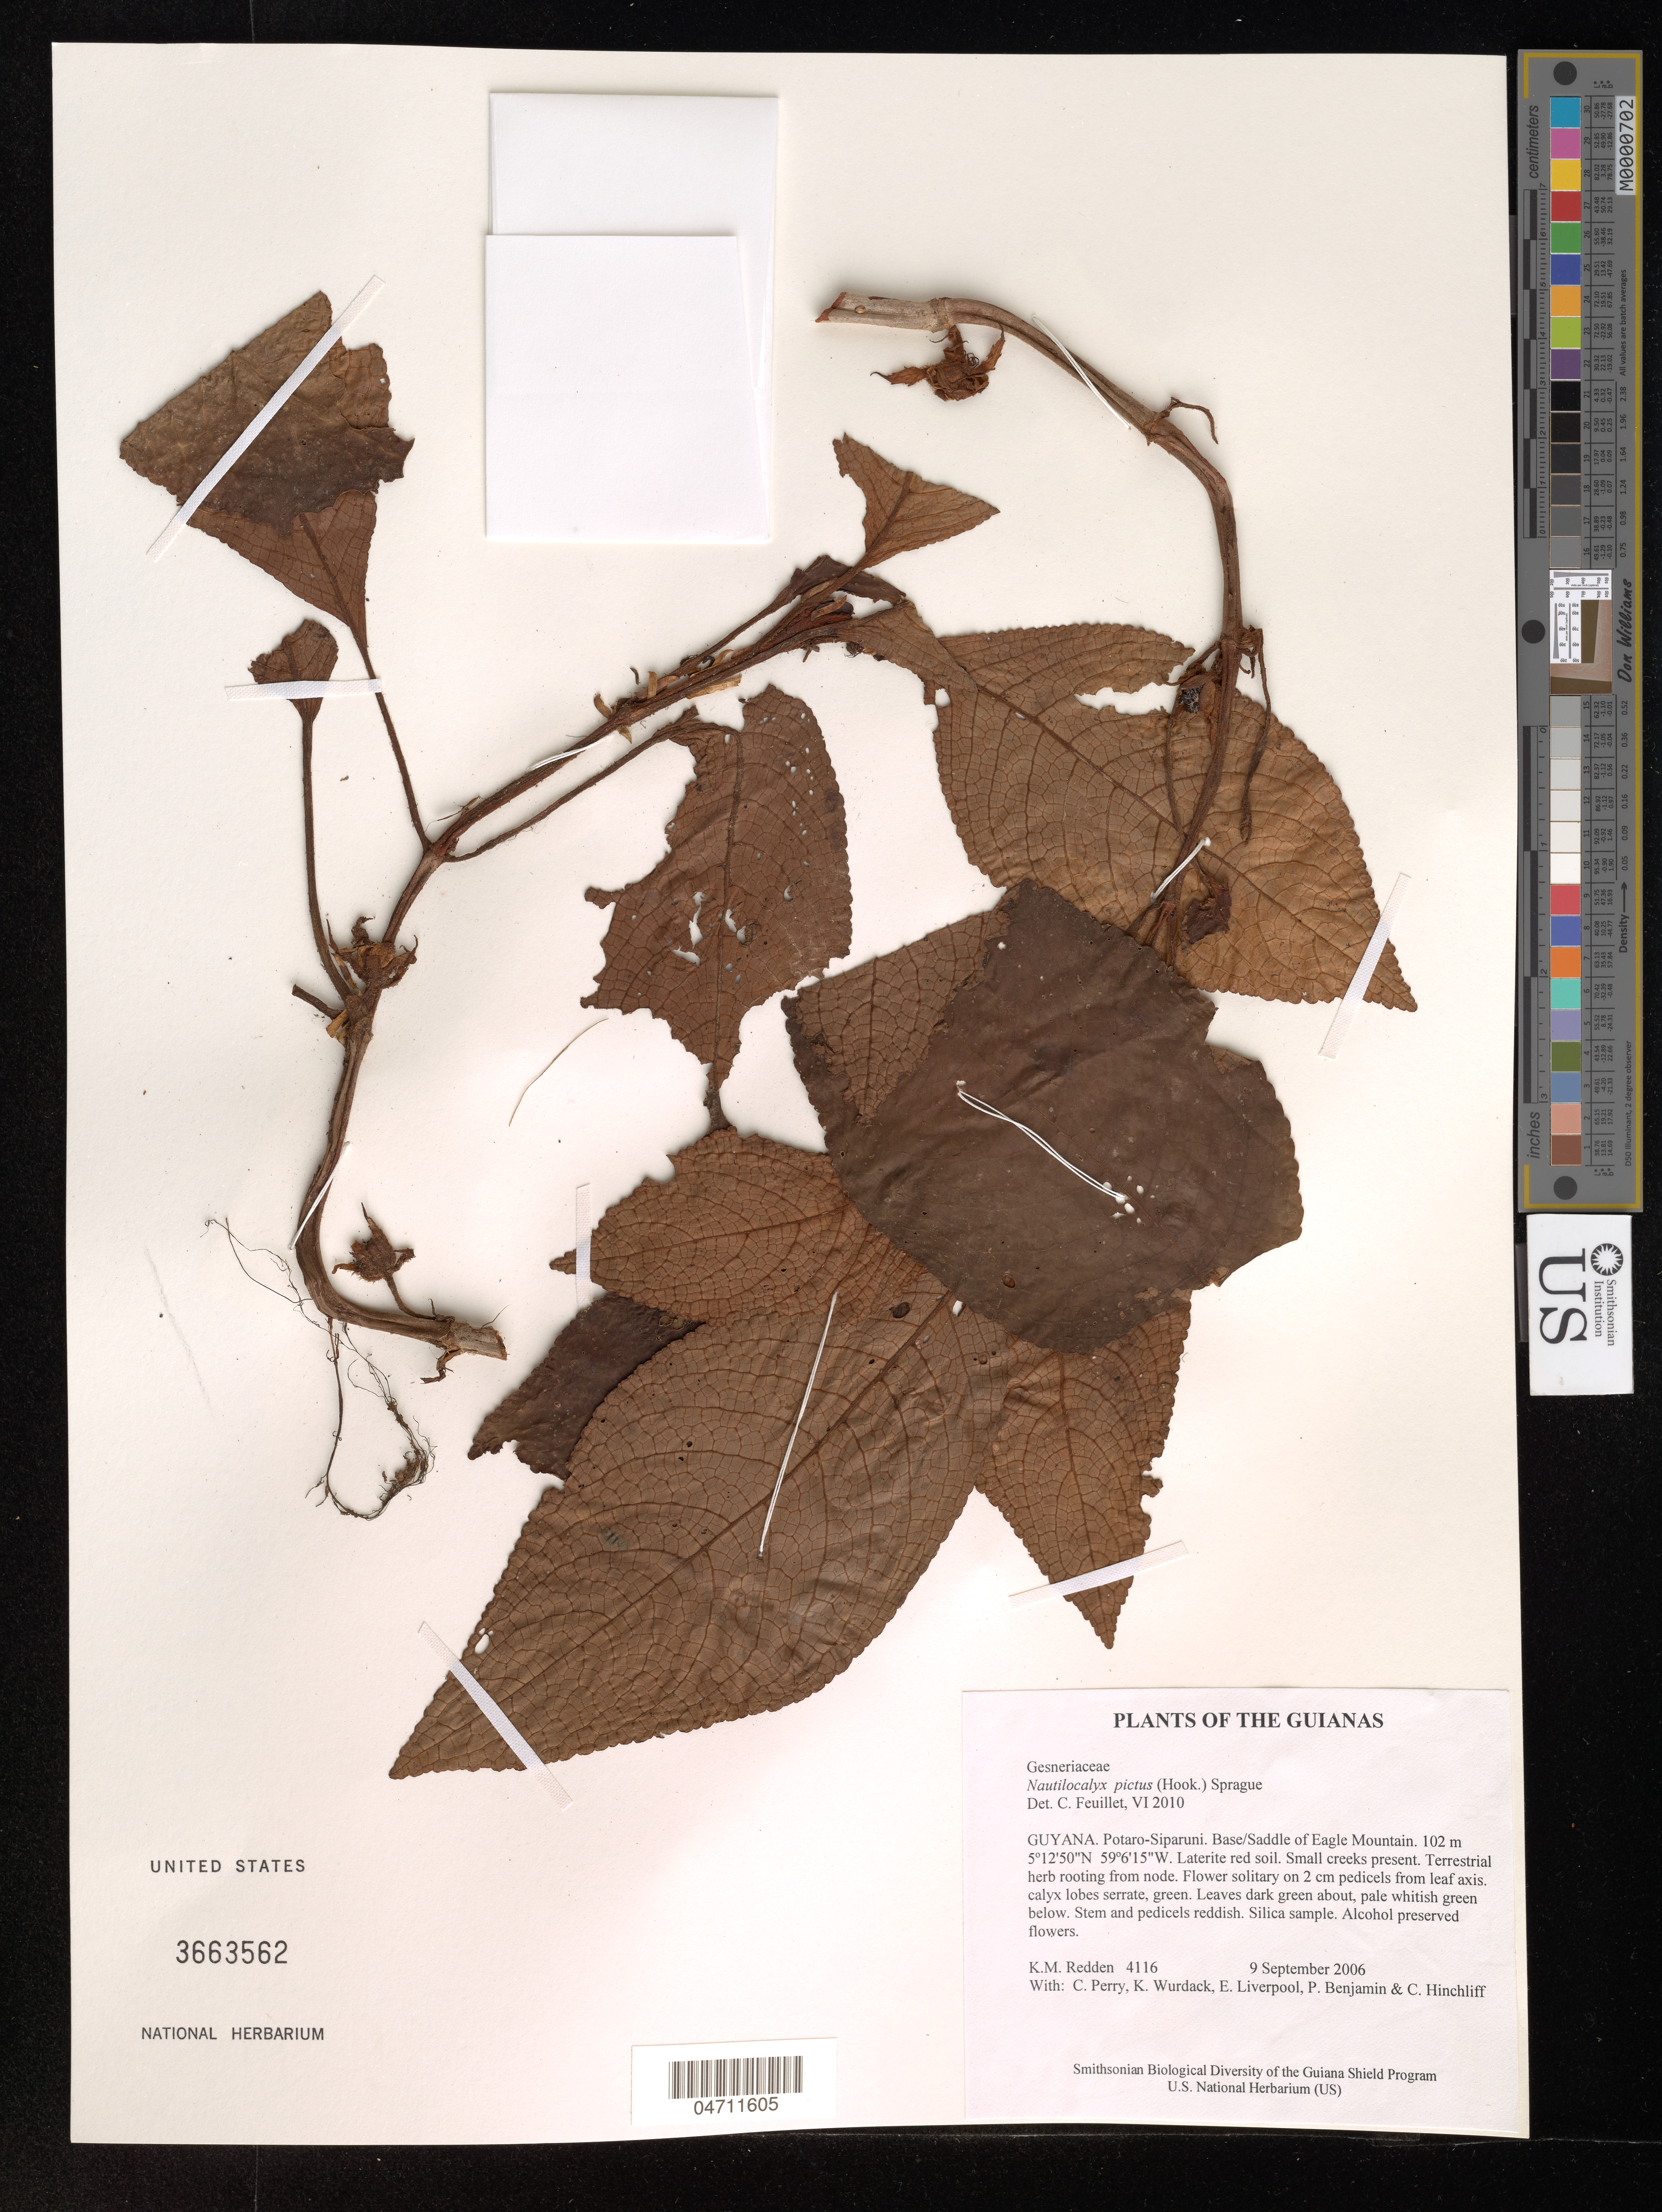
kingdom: Plantae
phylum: Tracheophyta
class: Magnoliopsida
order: Lamiales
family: Gesneriaceae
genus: Centrosolenia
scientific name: Centrosolenia hirsuta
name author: Benth.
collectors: K. M. Redden, C. Perry, K. Wurdack, E. Liverpool, P. Benjamin & C. E. Hinchliff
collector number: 4116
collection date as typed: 9 September 2006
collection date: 2006-09-09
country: Guyana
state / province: Potaro-Siparuni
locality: Base/Saddle of Eagle Mountain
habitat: Laterite red soil. Small creeks present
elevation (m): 102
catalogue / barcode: US 3663562